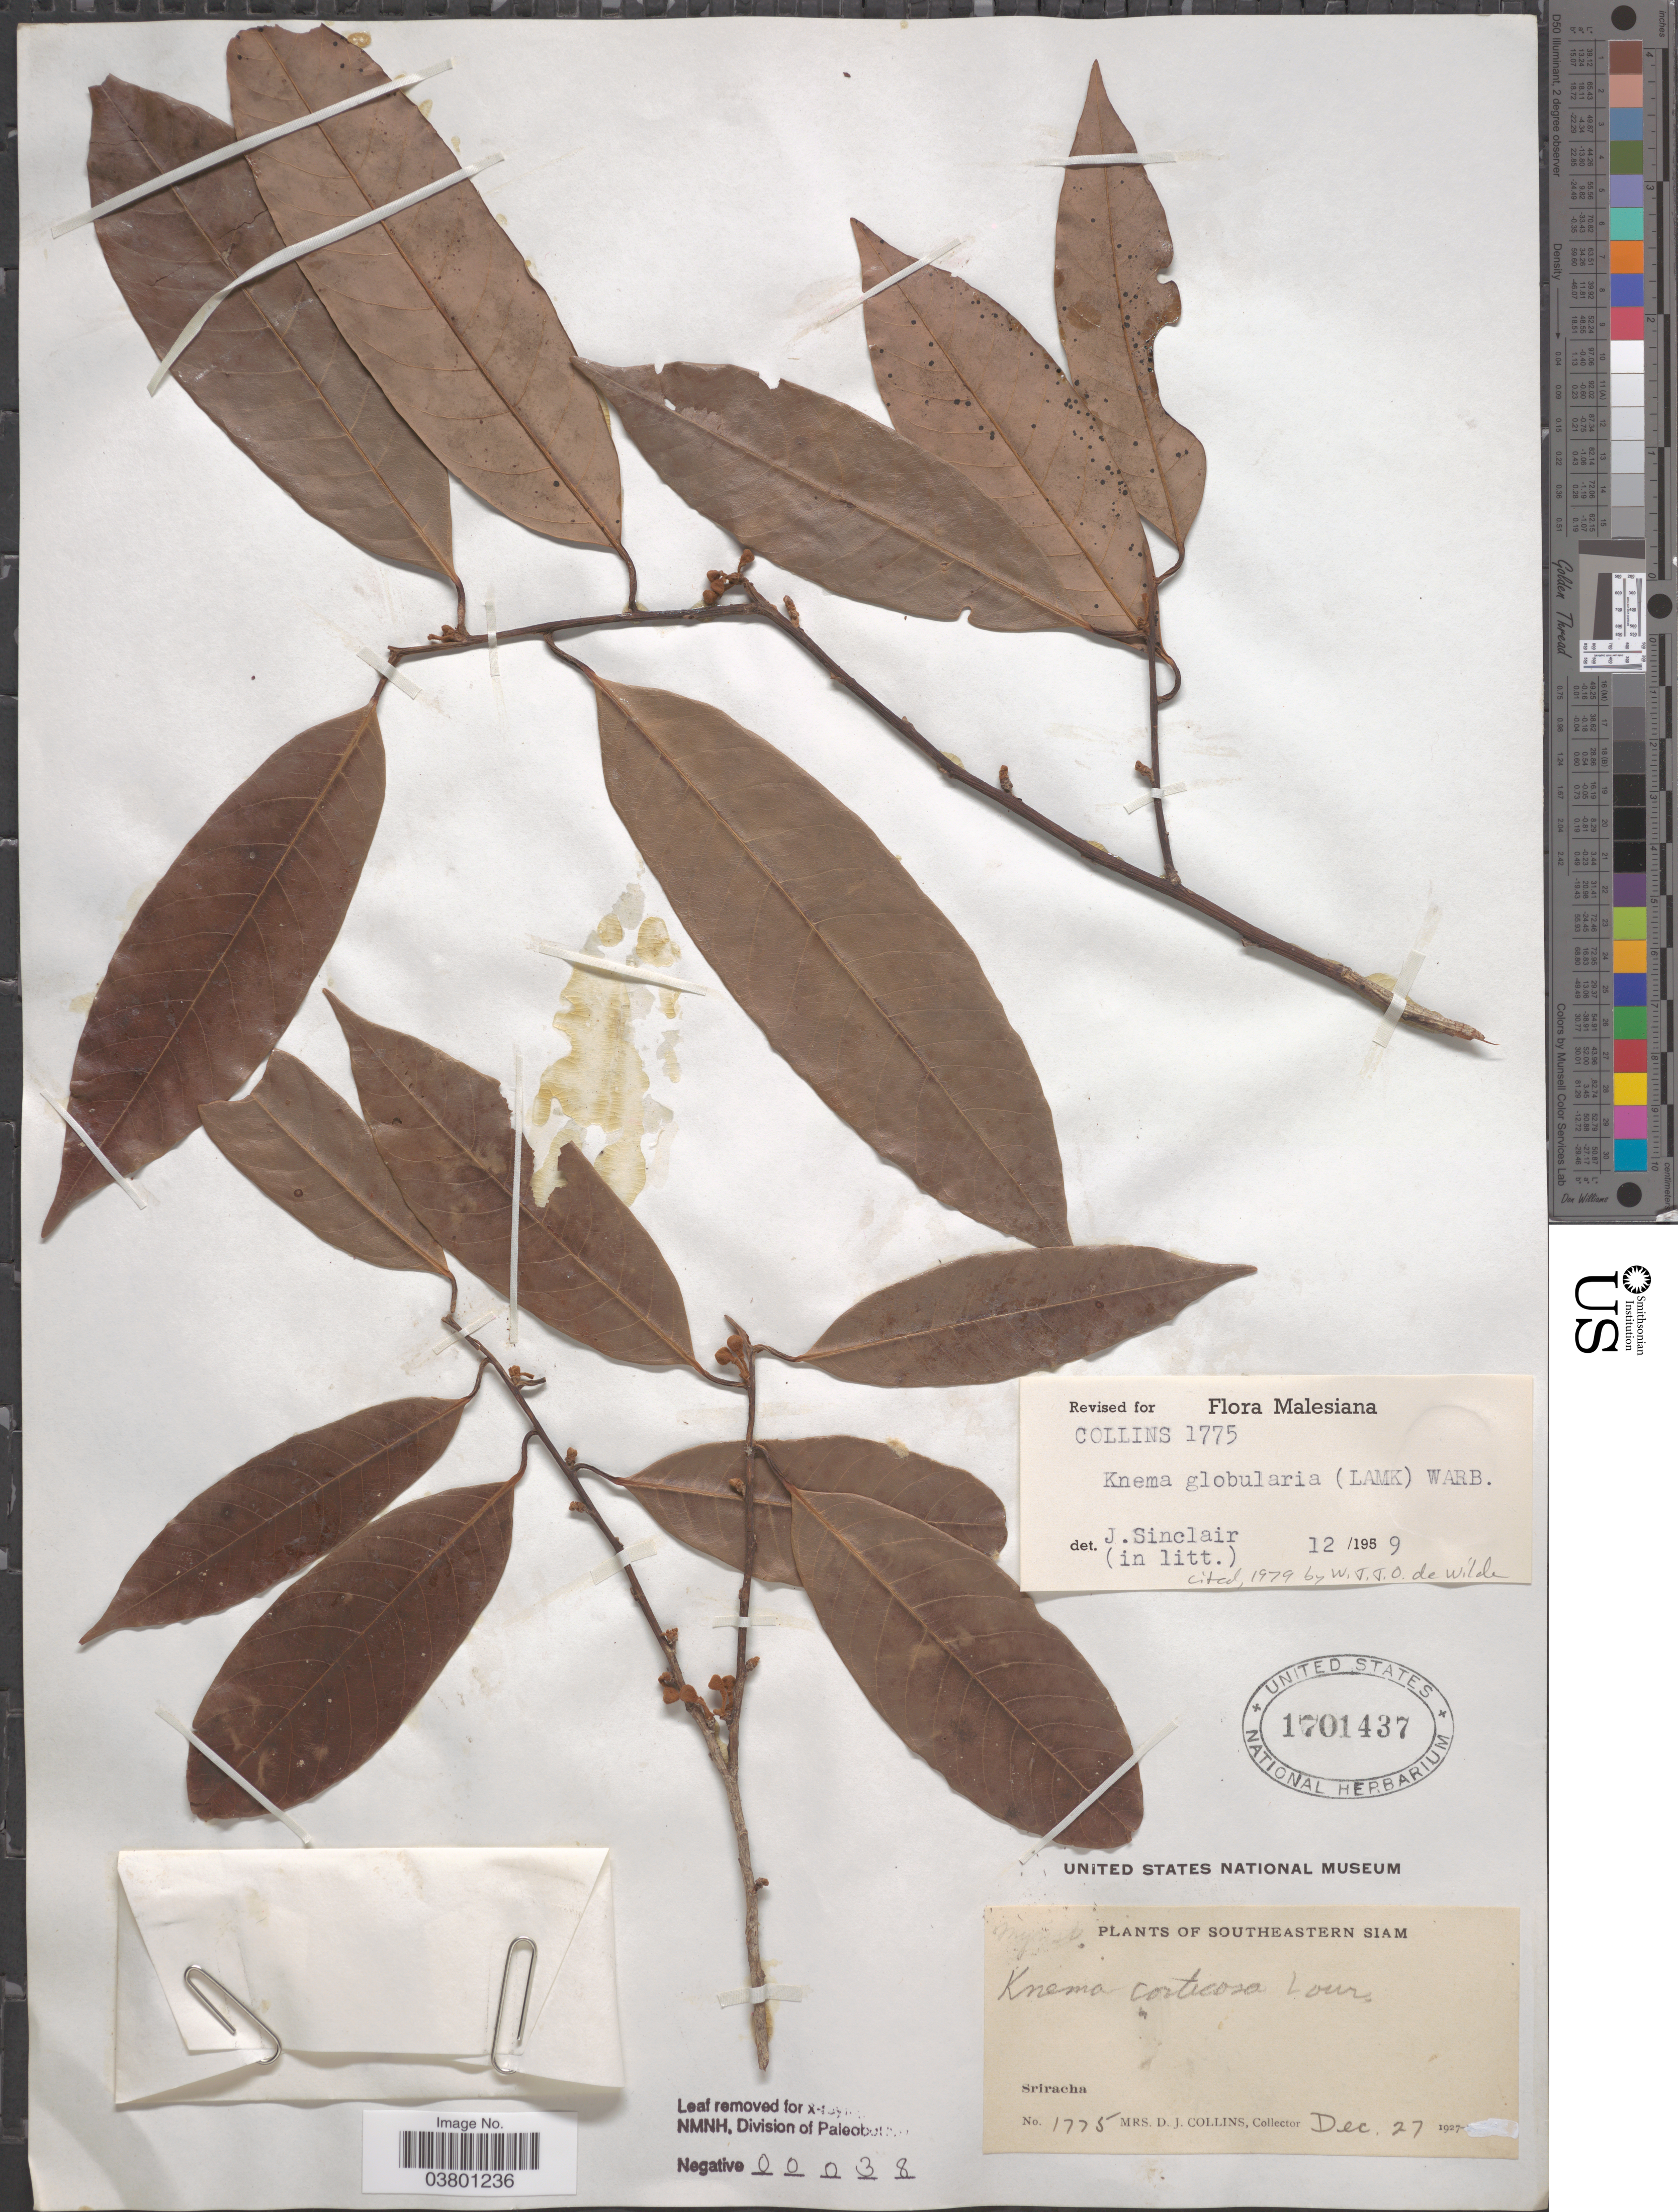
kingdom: Plantae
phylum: Tracheophyta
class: Magnoliopsida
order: Magnoliales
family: Myristicaceae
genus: Knema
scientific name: Knema globularia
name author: (Lam.) Warb.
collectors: Mrs. D. J. Collins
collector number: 1775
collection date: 1927-12-27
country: Thailand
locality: Southeastern Siam. Sriracha.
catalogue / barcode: US 1701437